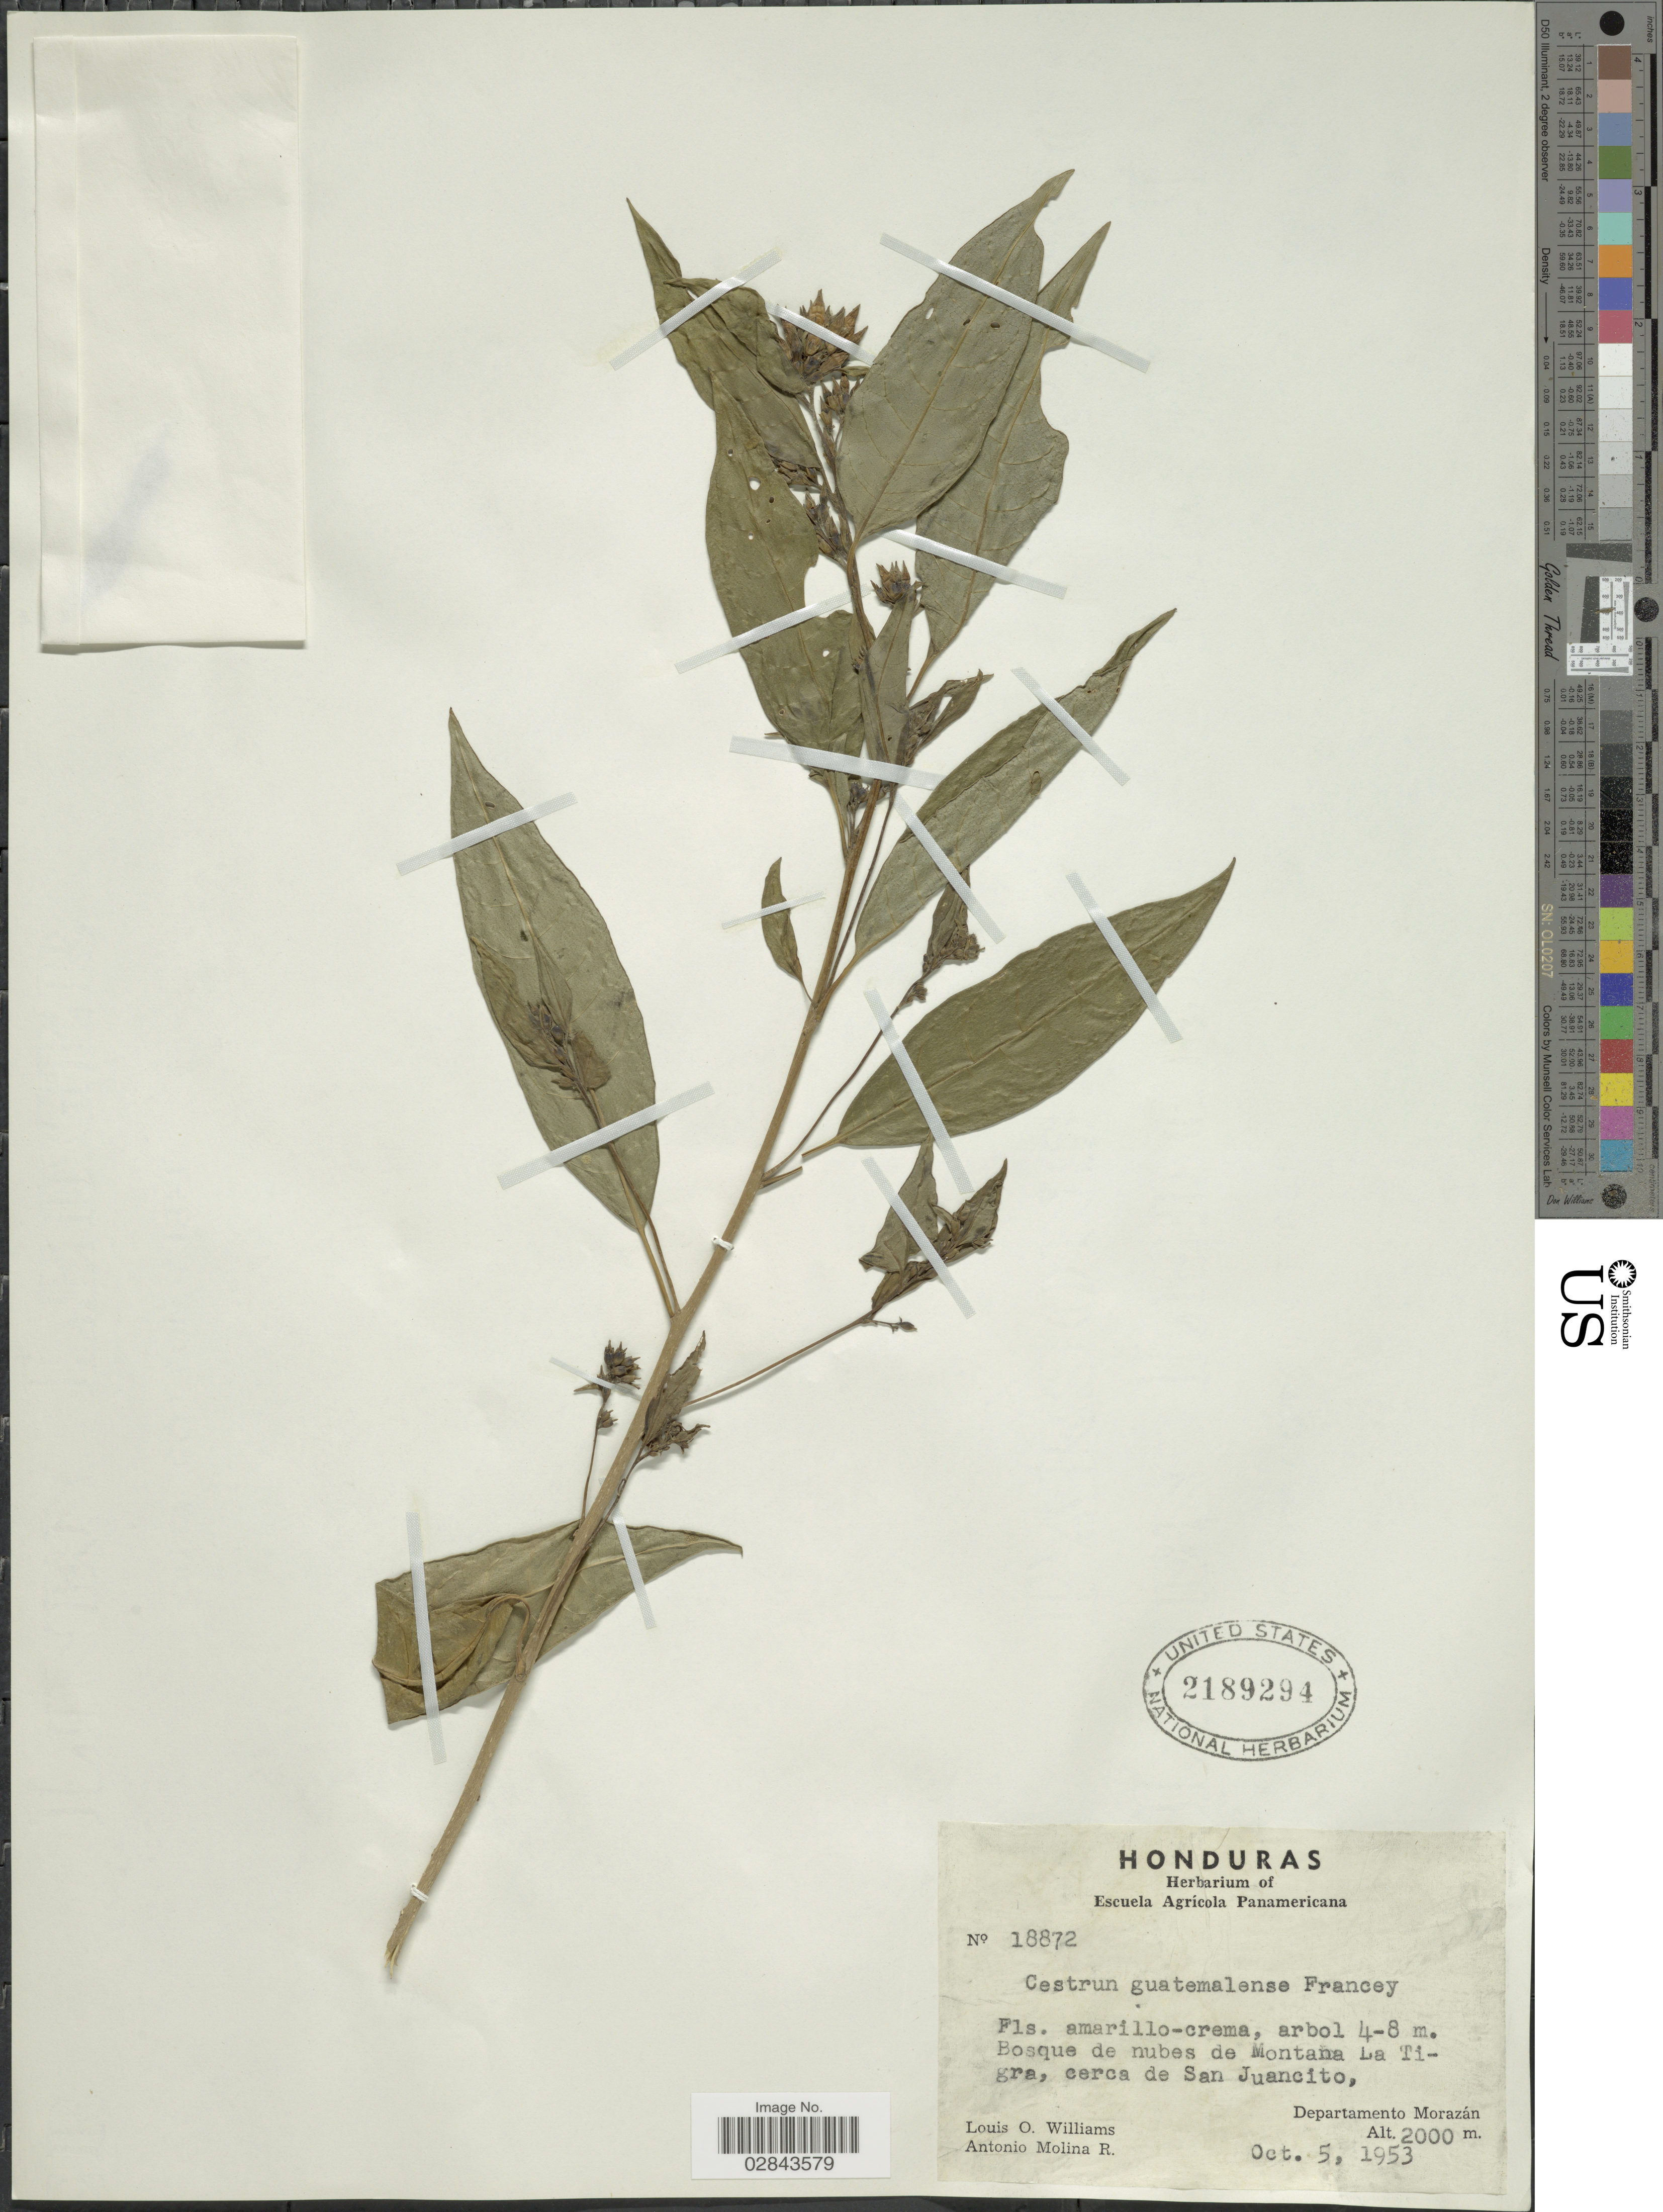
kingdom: Plantae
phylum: Tracheophyta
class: Magnoliopsida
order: Solanales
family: Solanaceae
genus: Cestrum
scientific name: Cestrum guatemalense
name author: Francey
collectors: L. O. Williams & A. Molina R.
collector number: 18872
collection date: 1953-10-05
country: Honduras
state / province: Fco. Morazán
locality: Bosque de nubes de Montaña La Tigra, cerca de San Juancito, Departamento Morazán.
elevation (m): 2000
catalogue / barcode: US 2189294